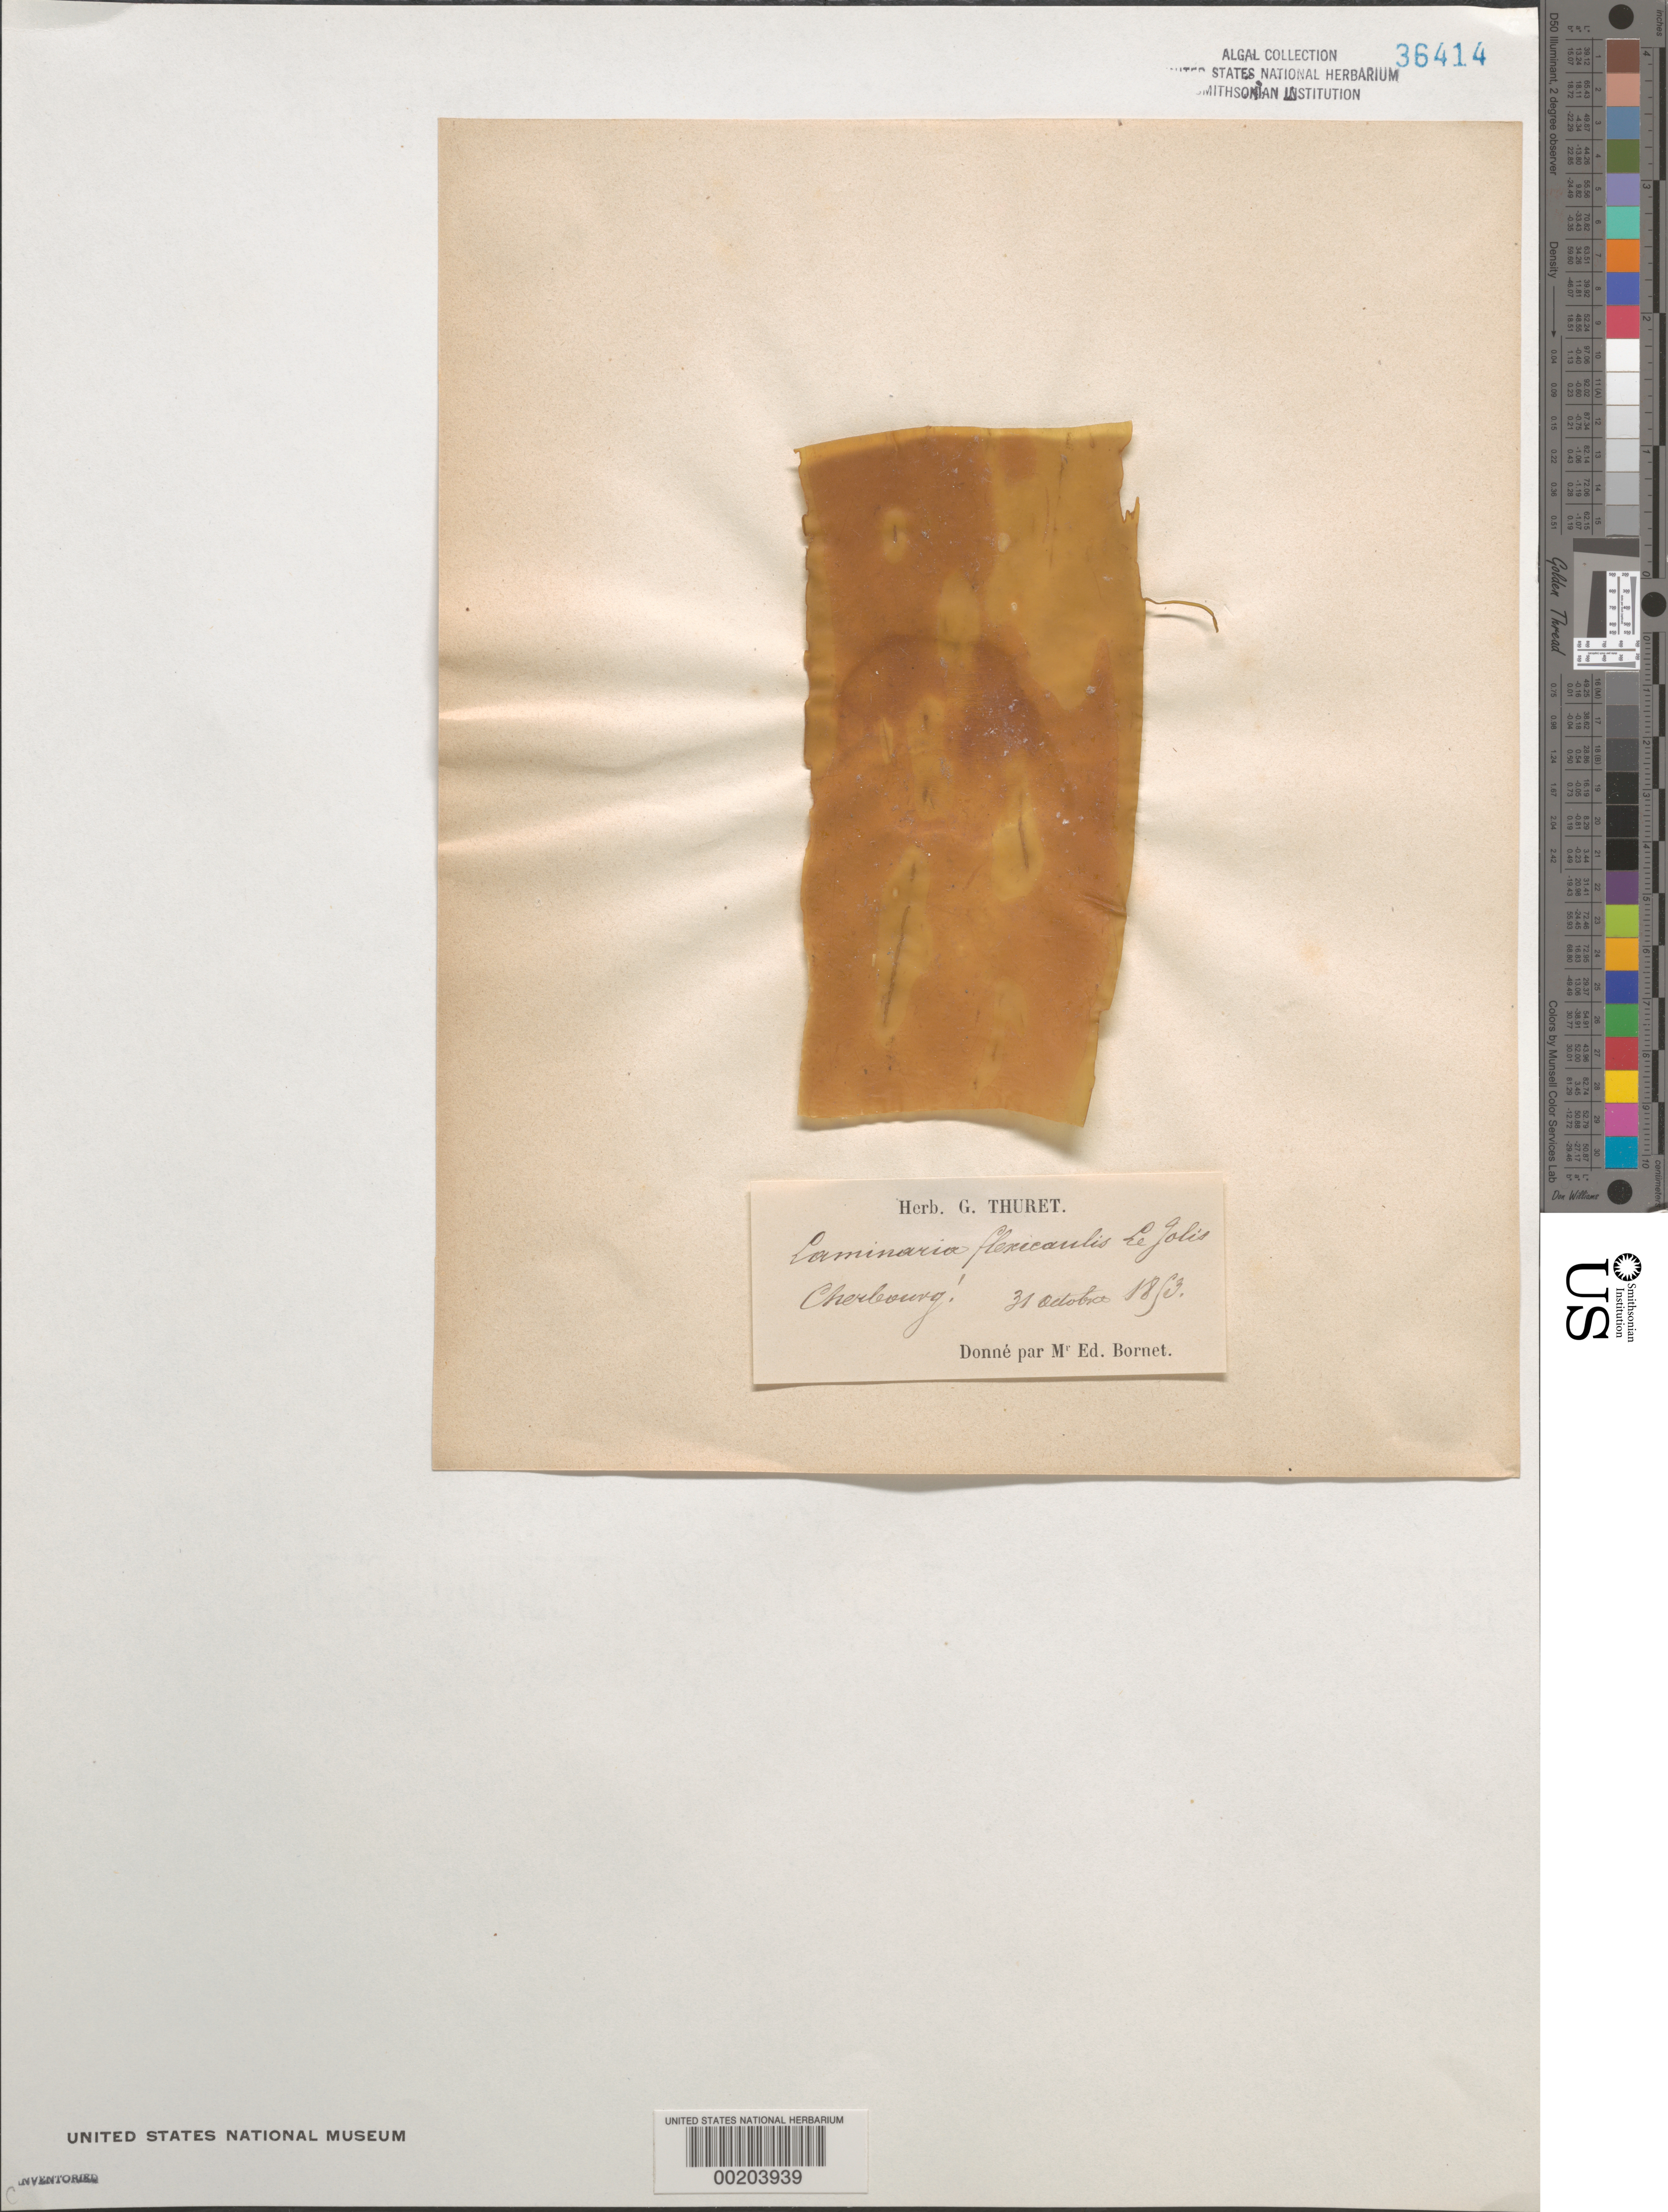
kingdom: Chromista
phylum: Ochrophyta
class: Phaeophyceae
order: Laminariales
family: Laminariaceae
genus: Laminaria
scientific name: Laminaria digitata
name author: (Hudson) J.V.Lamouroux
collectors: Thuret, G. (herbarium)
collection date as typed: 31 Oct 1953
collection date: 1953-10-31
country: France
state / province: Normandie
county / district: Manche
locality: Cherbourg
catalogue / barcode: US 36414